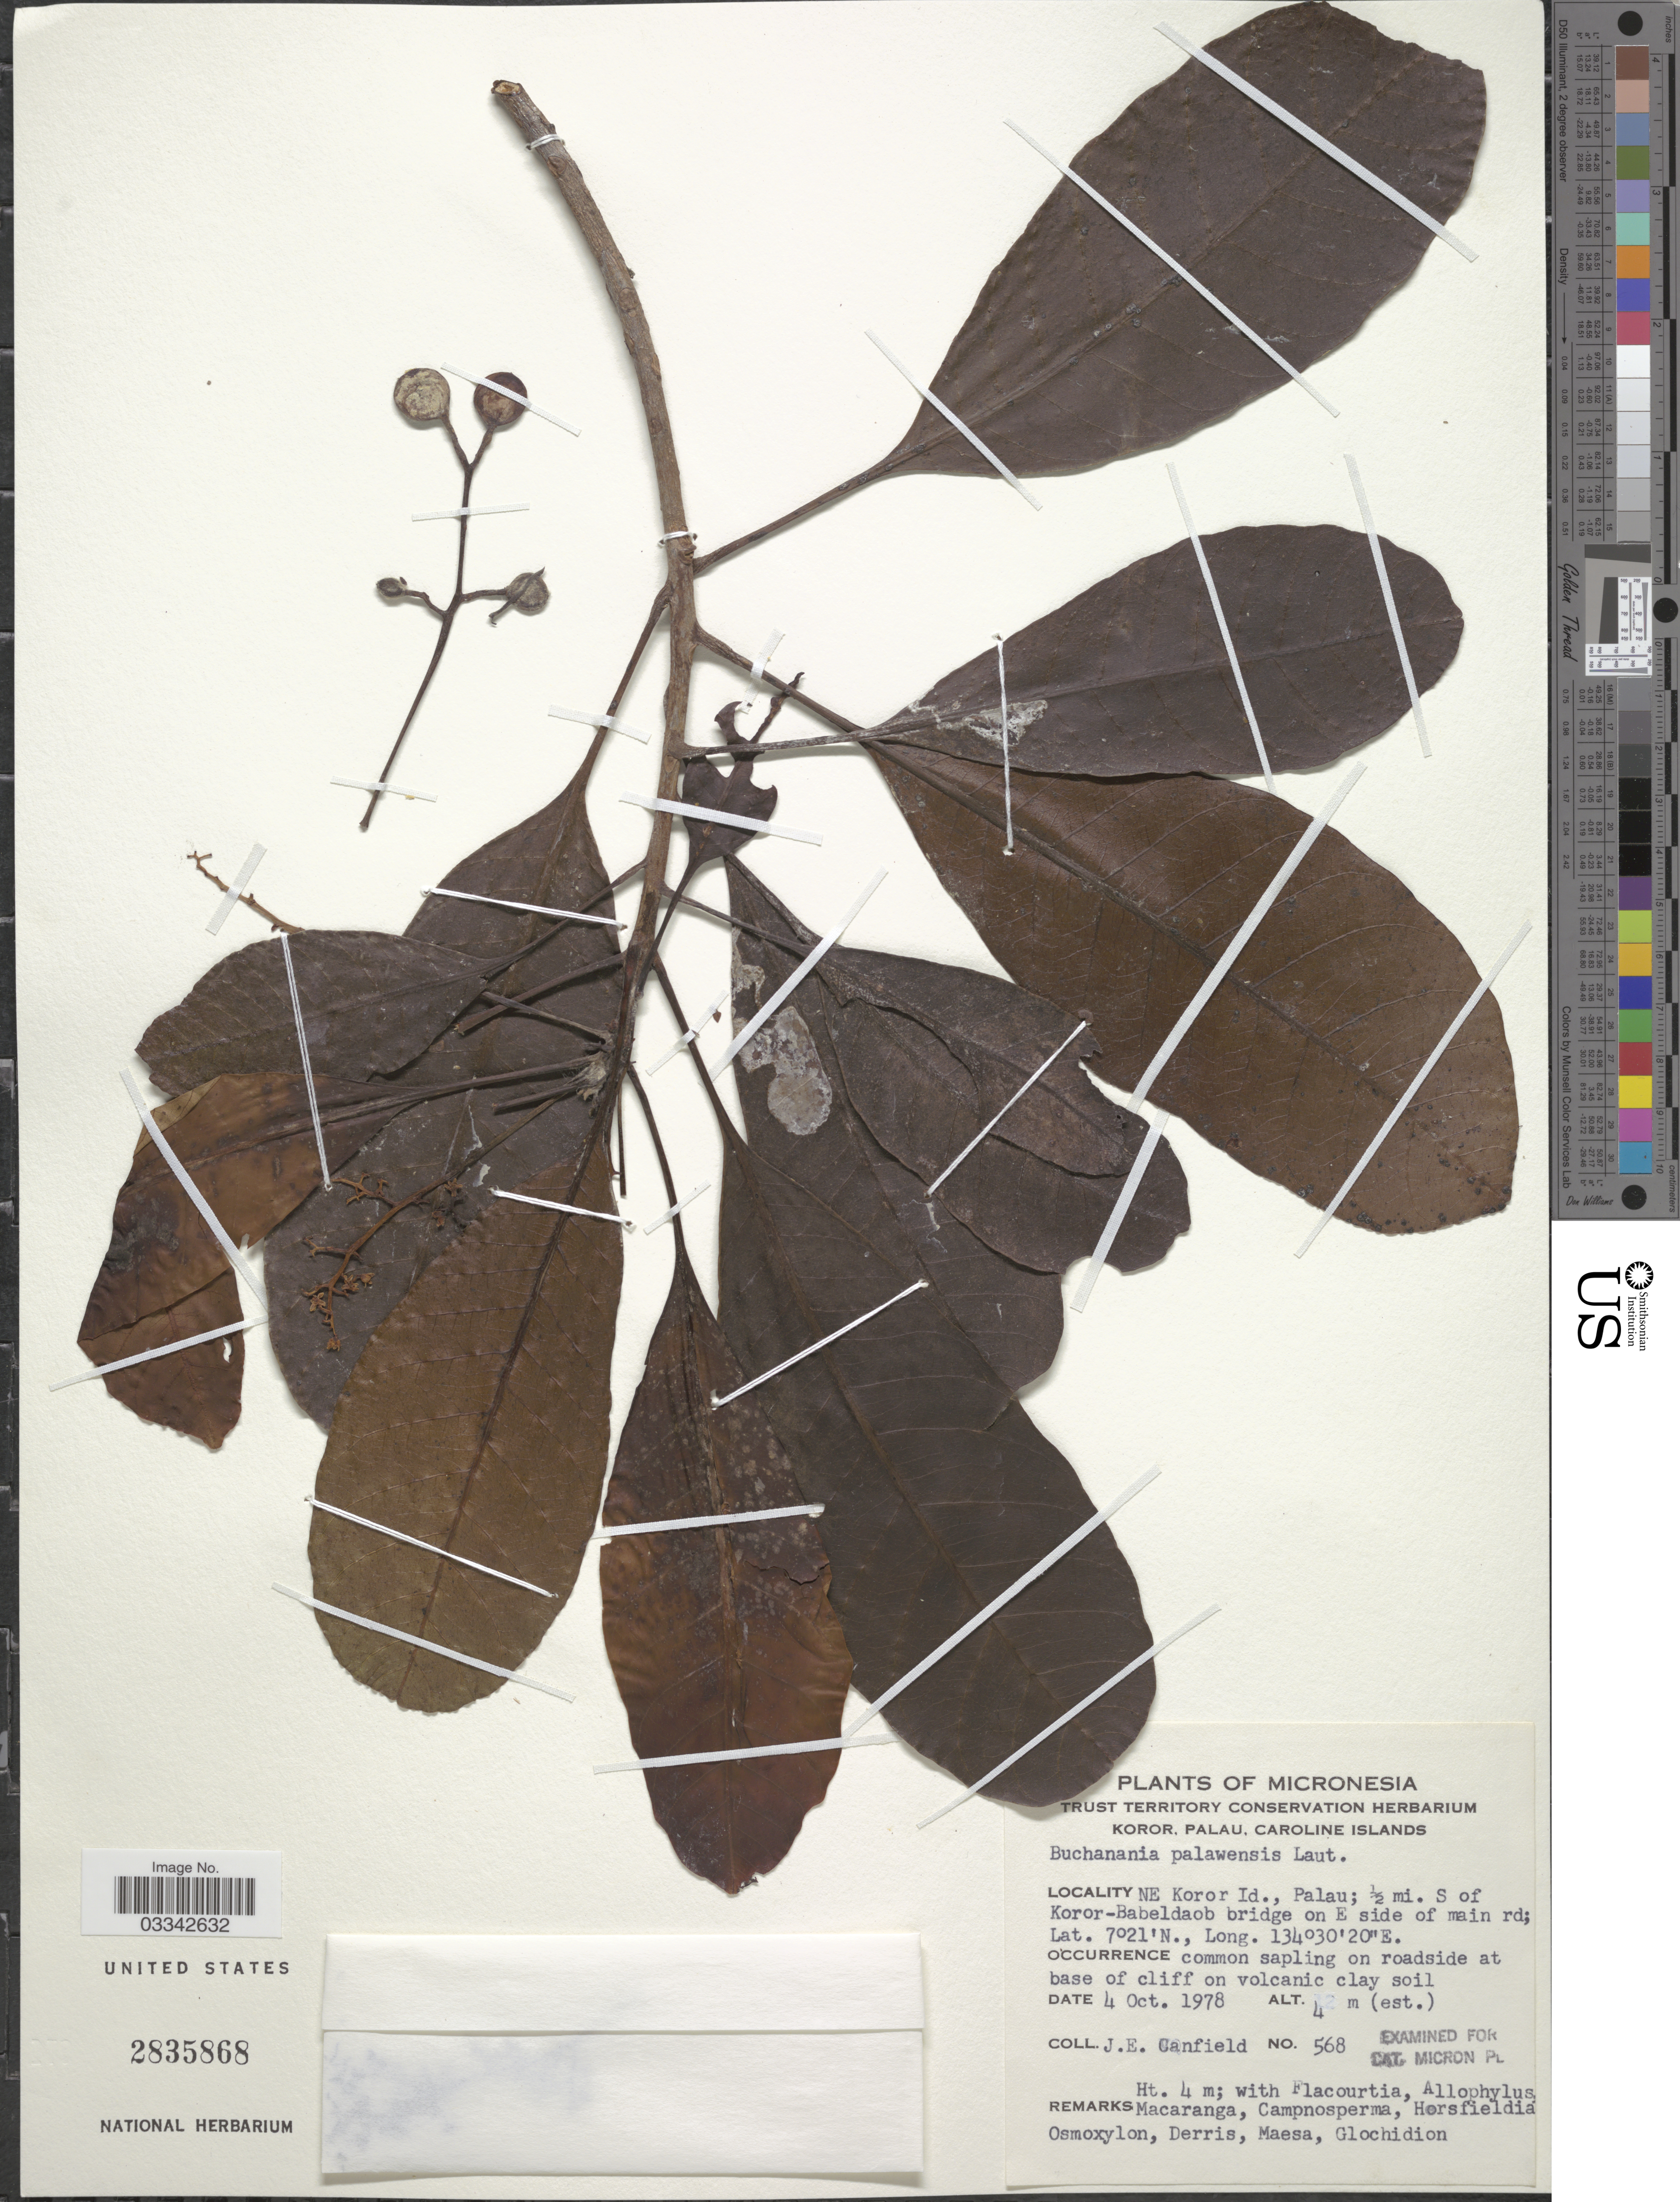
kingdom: Plantae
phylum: Tracheophyta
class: Magnoliopsida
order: Sapindales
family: Anacardiaceae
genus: Buchanania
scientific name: Buchanania palawensis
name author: Lauterb.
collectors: J. E. Canfield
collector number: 568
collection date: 1978-10-04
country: Palau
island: Oreor [Koror]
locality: Micronesia. NE Koror Id., Palau; ½ mi. S of Koror-Babeldaob bridge on E side of main rd.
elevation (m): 4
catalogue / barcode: US 2835868